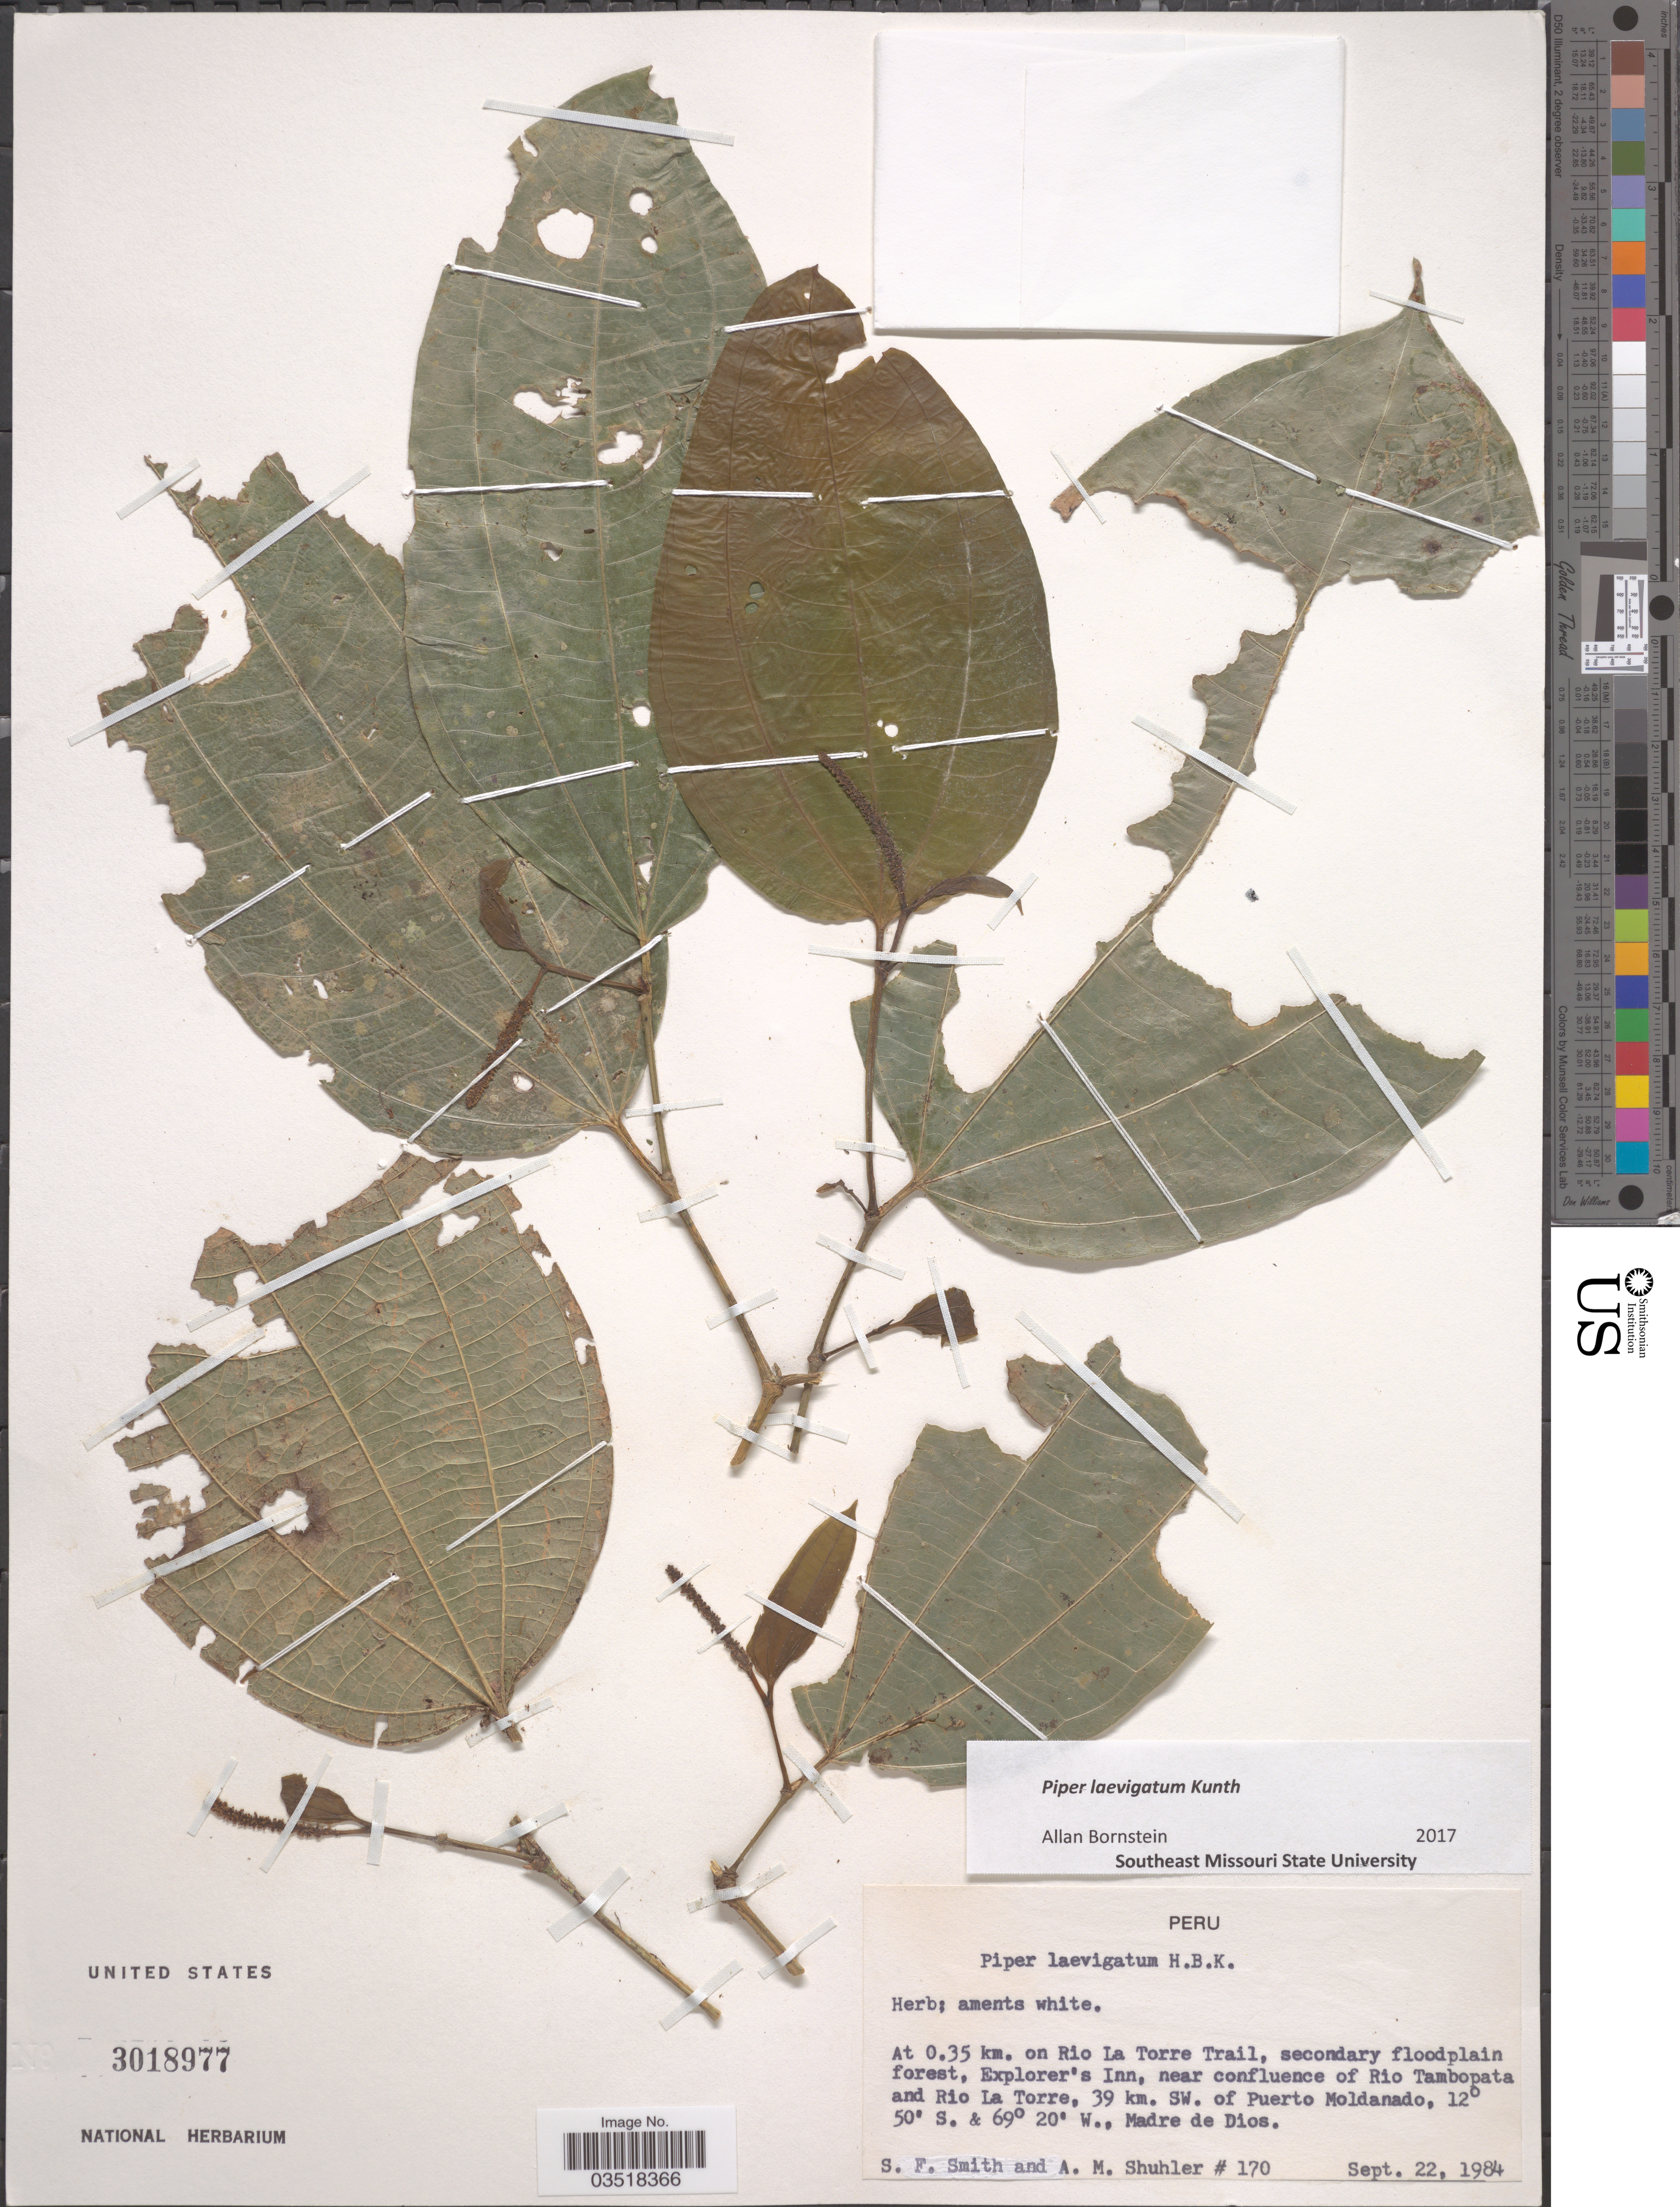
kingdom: Plantae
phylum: Tracheophyta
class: Magnoliopsida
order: Piperales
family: Piperaceae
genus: Piper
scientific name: Piper laevigatum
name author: Kunth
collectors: S.F. Smith & A. Shuhler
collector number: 170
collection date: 1984-09-22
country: Peru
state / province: Madre de Dios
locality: At 0.35 km. on Rio La Torre Trail, secondary floodplain forest, Explorer's Inn, near confluence of Rio Tambopata and Rio La Torre, 39 km. SW. of Puerto Moldonado.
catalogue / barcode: US 3018977